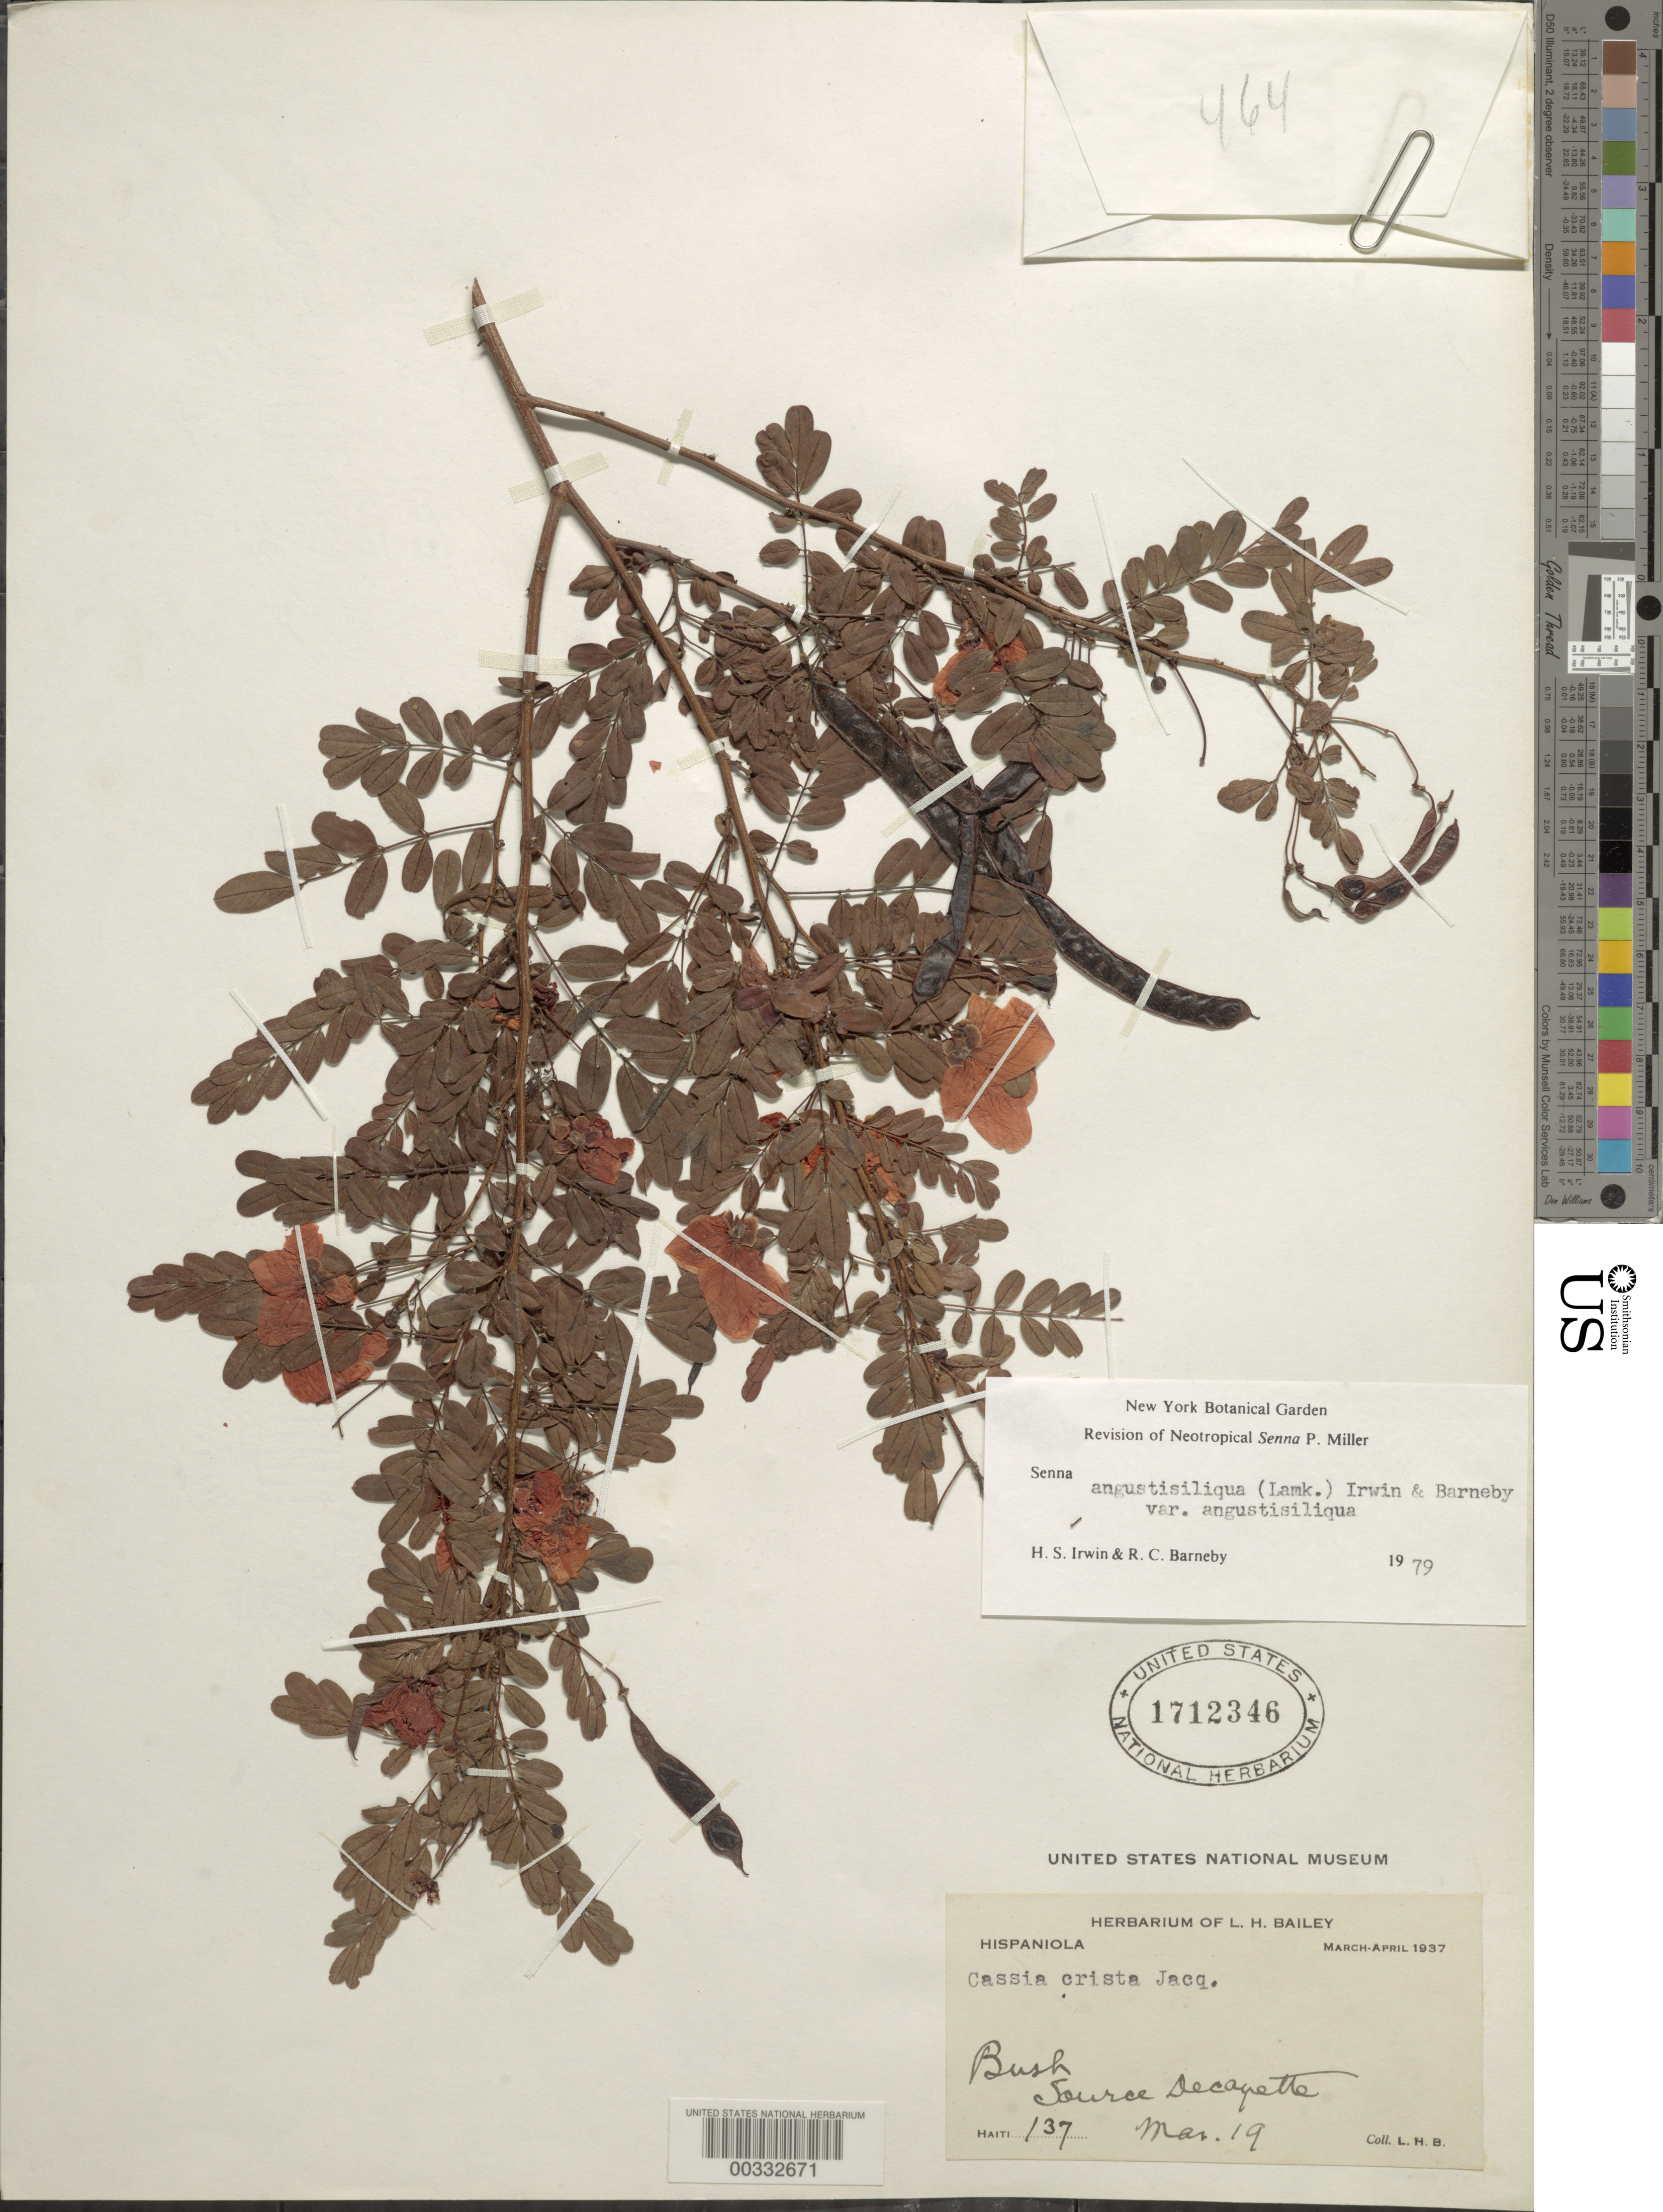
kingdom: Plantae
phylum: Tracheophyta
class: Magnoliopsida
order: Fabales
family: Fabaceae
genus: Senna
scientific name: Senna angustisiliqua var. angustisiliqua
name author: (Lam.) H.S. Irwin & Barneby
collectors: L. H. Bailey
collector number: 137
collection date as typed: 19 Mar 1937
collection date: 1937-03-19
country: Haiti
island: Hispaniola Island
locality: Source decoyette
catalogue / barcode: US 1712346